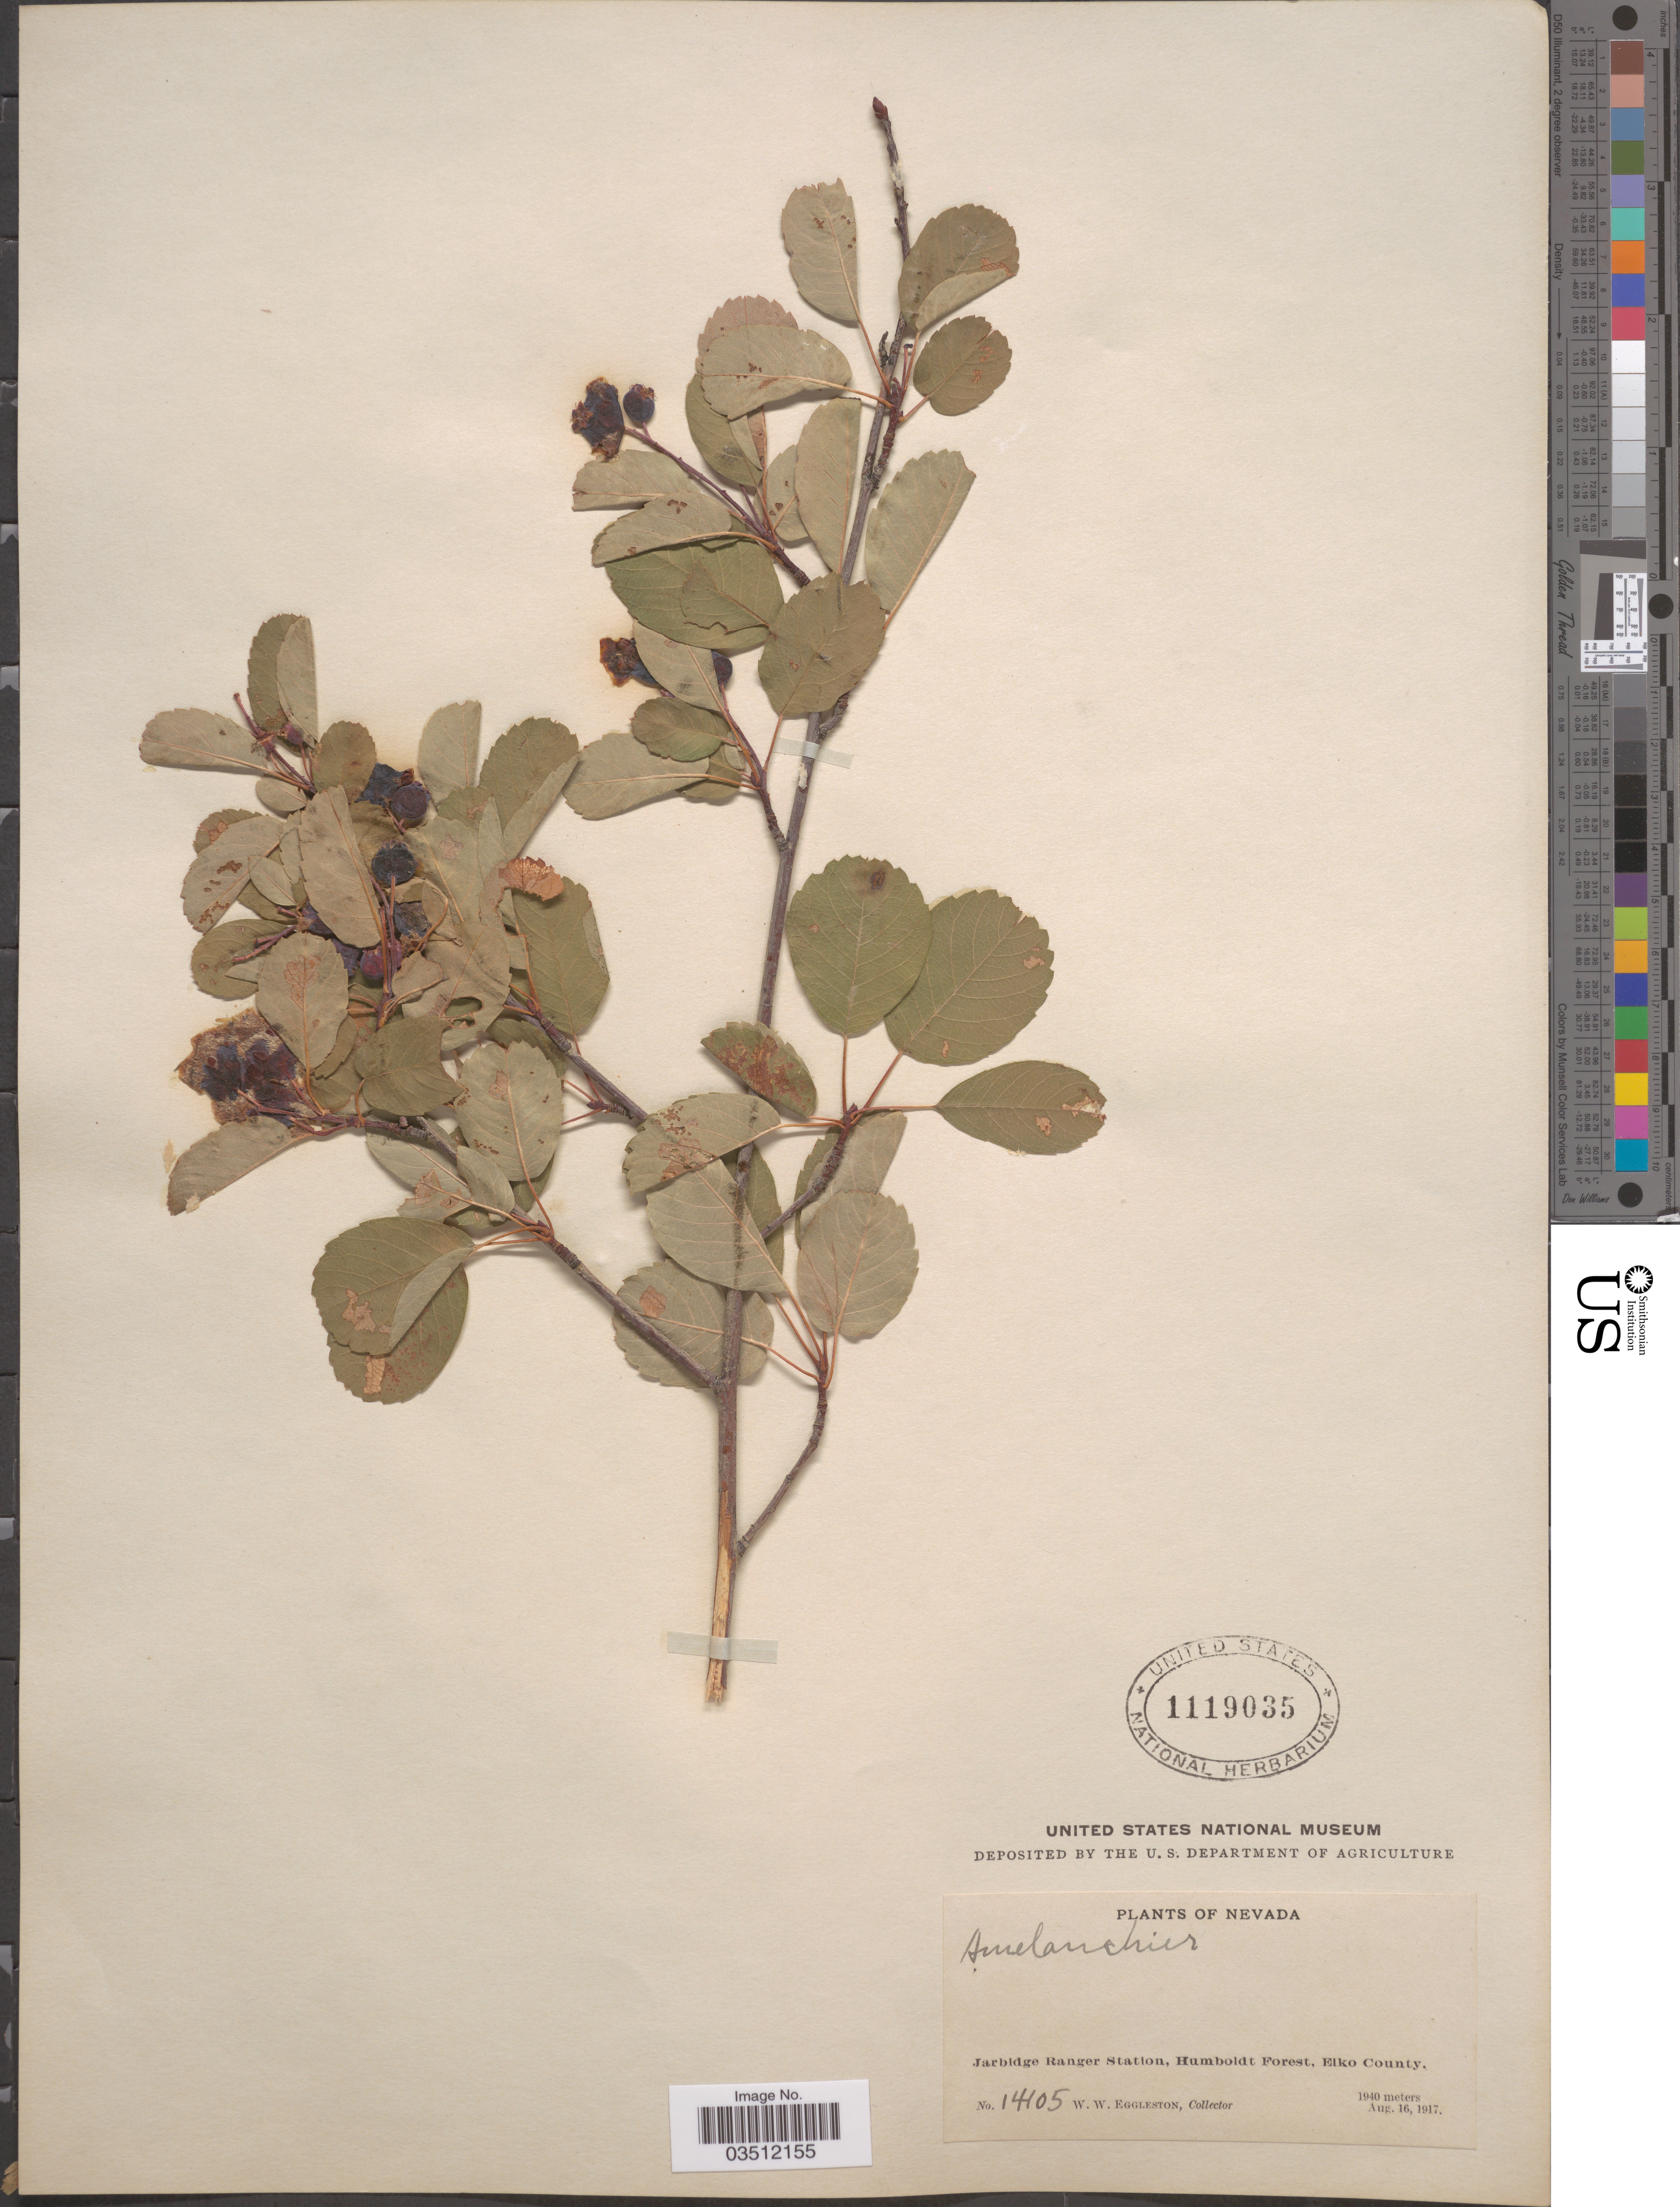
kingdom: Plantae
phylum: Tracheophyta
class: Magnoliopsida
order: Rosales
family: Rosaceae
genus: Amelanchier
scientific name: Amelanchier florida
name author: Lindl.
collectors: W. W. Eggleston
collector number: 14105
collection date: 1917-08-16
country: United States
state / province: Nevada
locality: Jarbidge Ranger Station, Humboldt Forest, Elko County.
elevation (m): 1940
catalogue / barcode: US 1119035